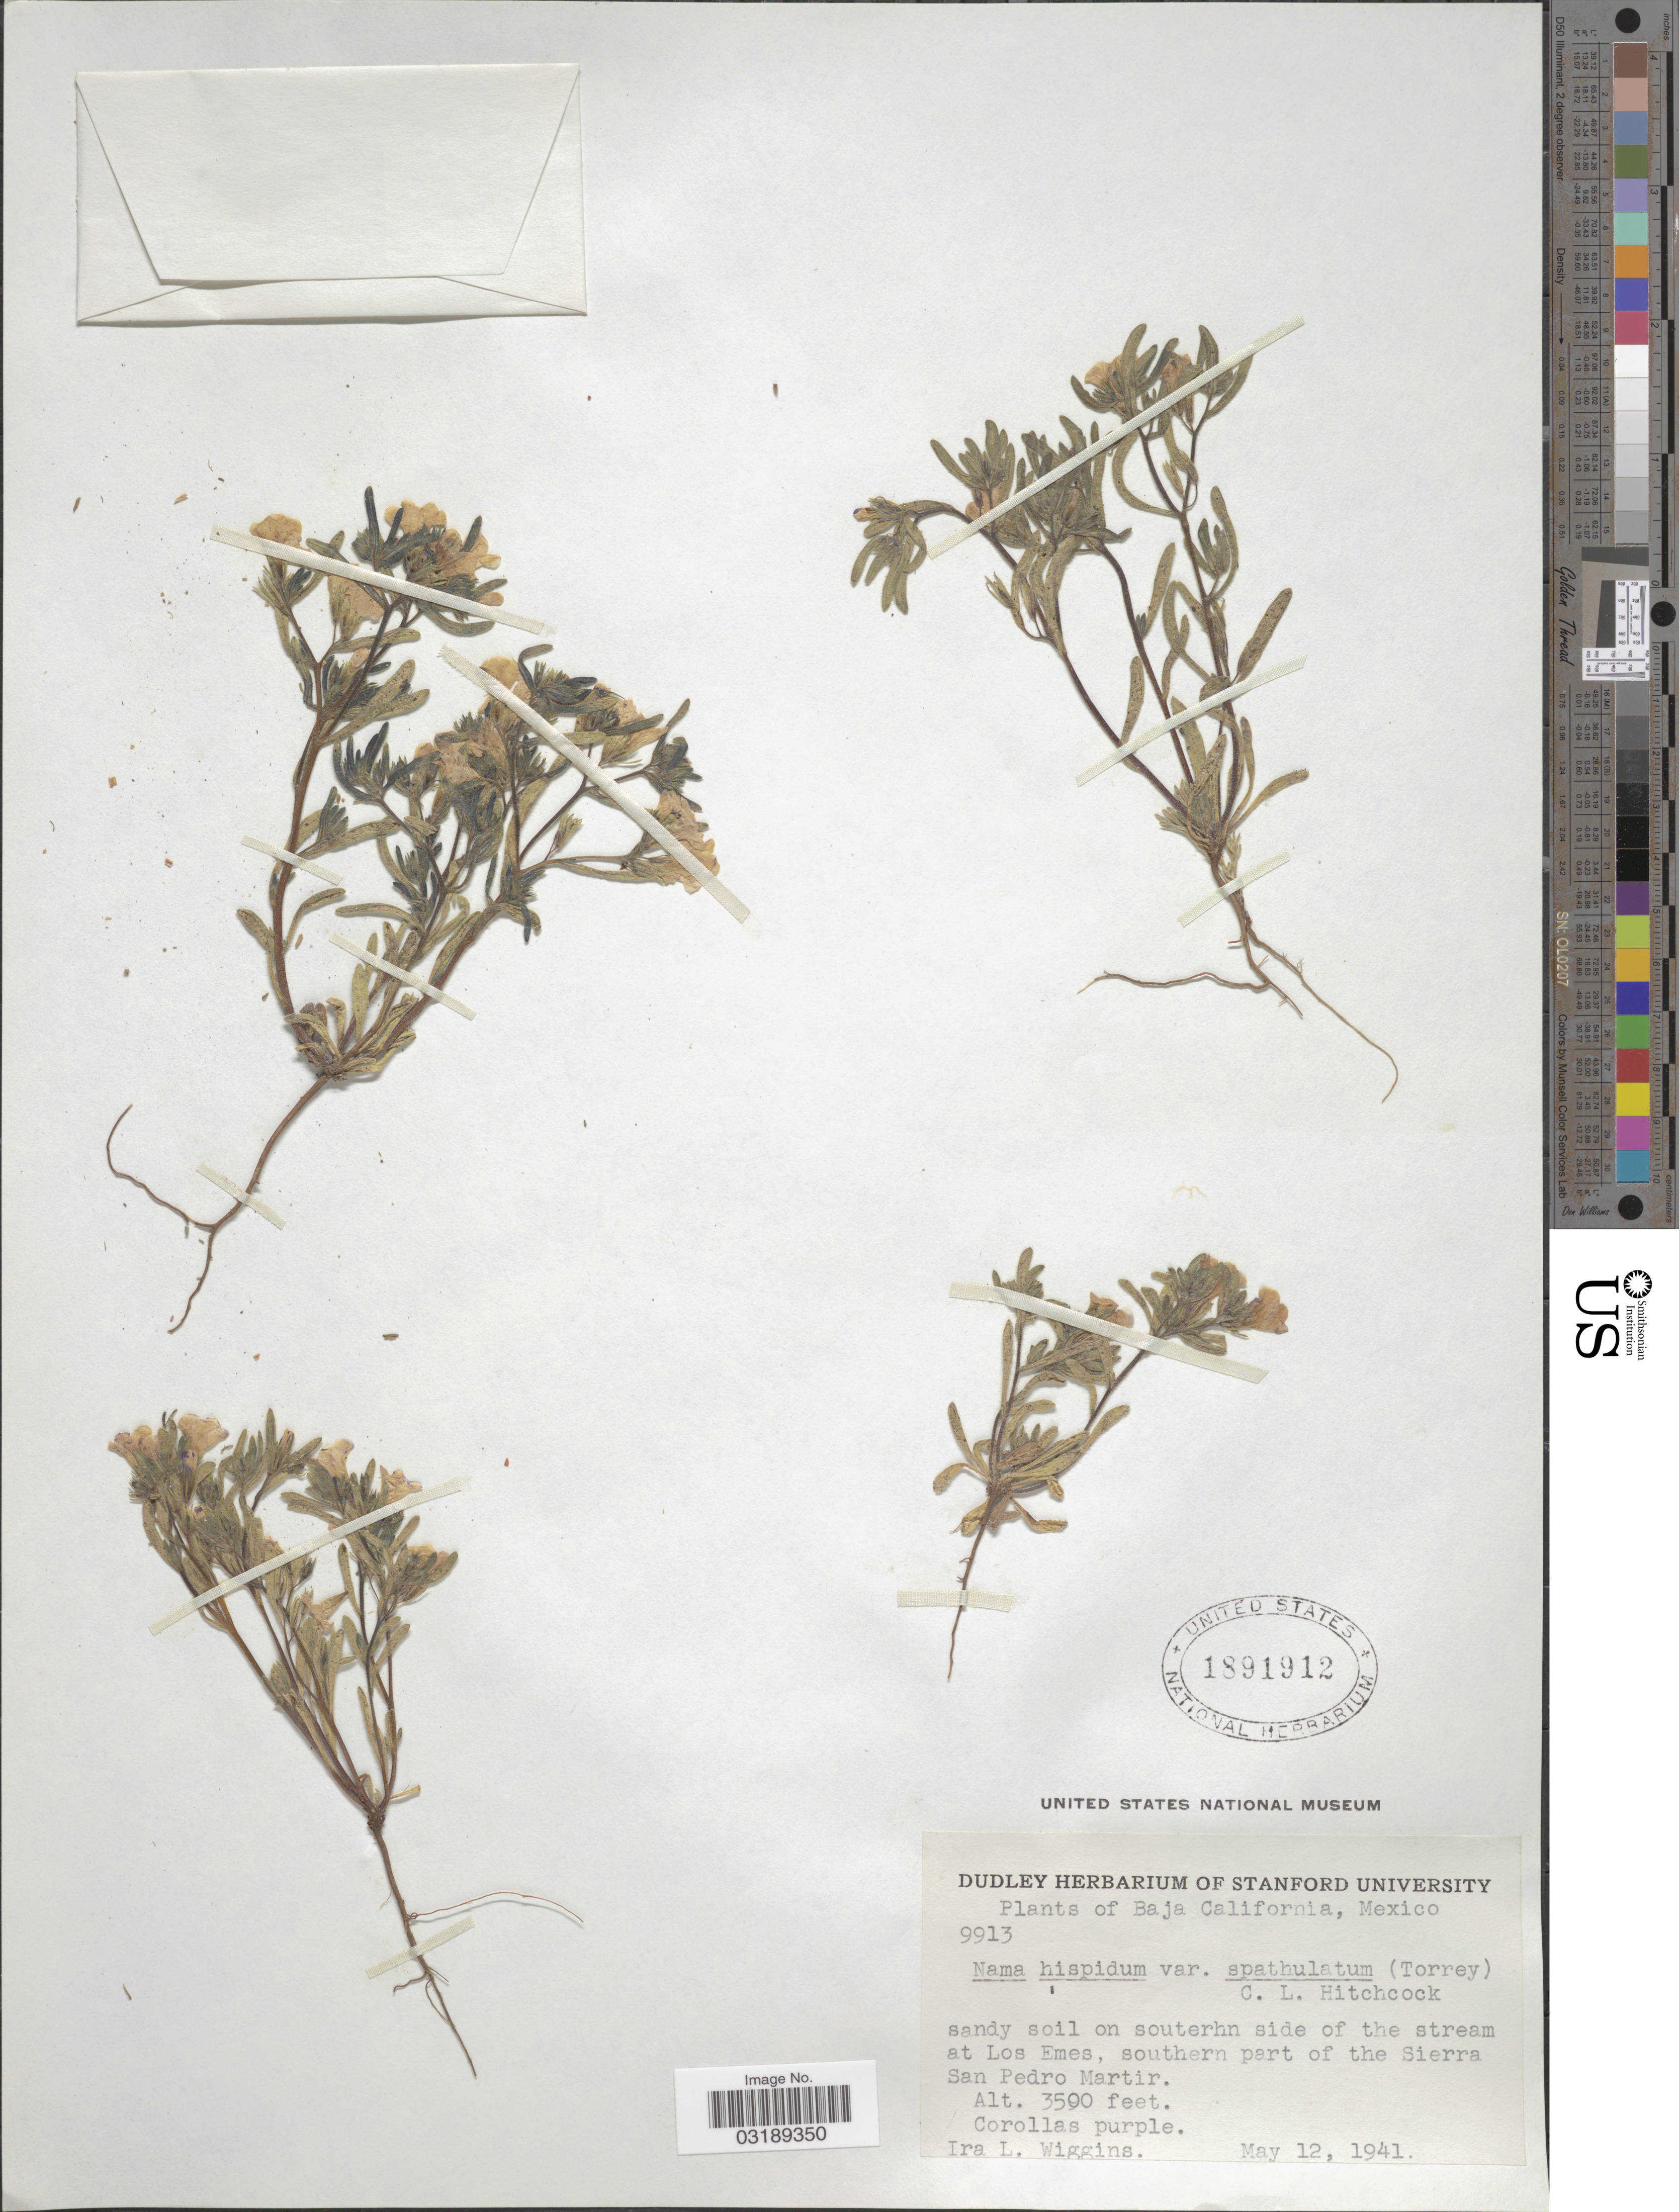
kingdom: Plantae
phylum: Tracheophyta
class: Magnoliopsida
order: Boraginales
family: Namaceae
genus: Nama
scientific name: Nama hispida var. spathulatum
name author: (Torr.) C.L. Hitchc.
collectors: I. L. Wiggins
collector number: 9913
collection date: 1941-05-12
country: Mexico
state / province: Baja California Sur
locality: Sandy soil on southern side of the stream at Los Emes, southern part of the Sierra San Pedro Martir.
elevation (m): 1067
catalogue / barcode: US 1891912